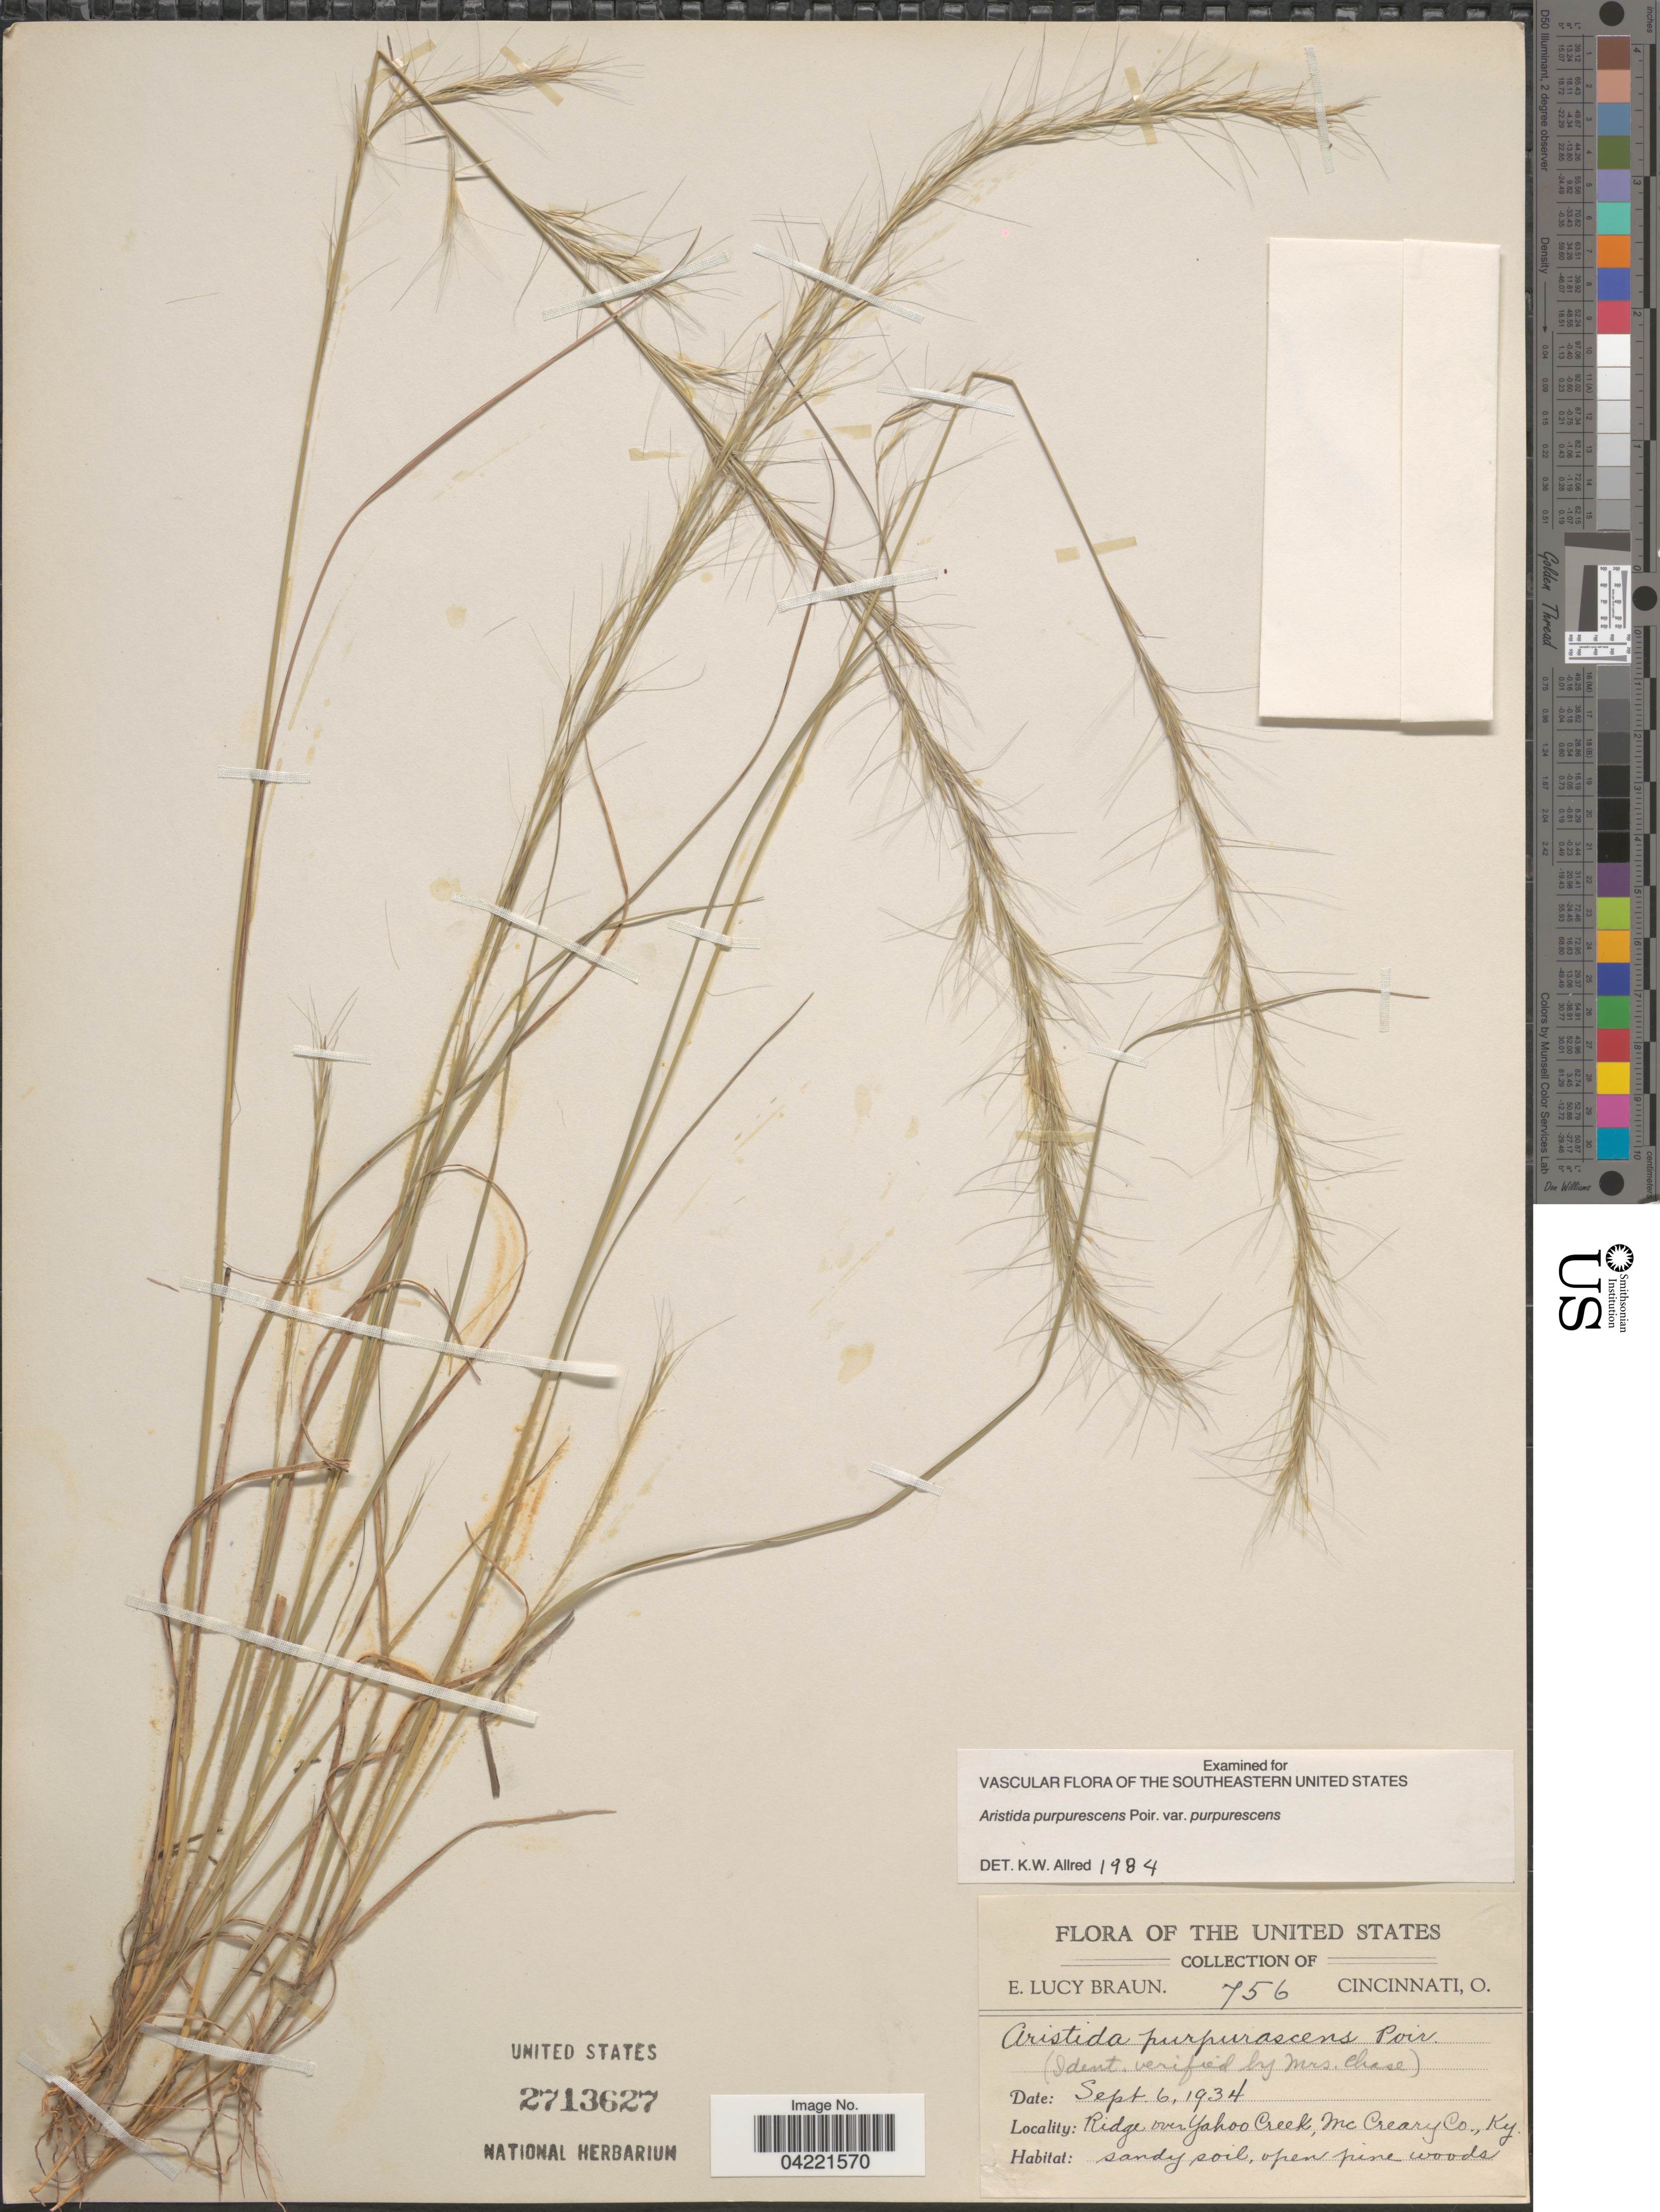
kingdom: Plantae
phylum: Tracheophyta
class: Liliopsida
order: Poales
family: Poaceae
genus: Aristida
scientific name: Aristida purpurascens var. purpurescens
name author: Poir.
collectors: E. L. Braun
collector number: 756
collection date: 1934-09-06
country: United States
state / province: Kentucky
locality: Ridge over Yahoo Creek, Mc Creary Co.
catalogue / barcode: US 2713627